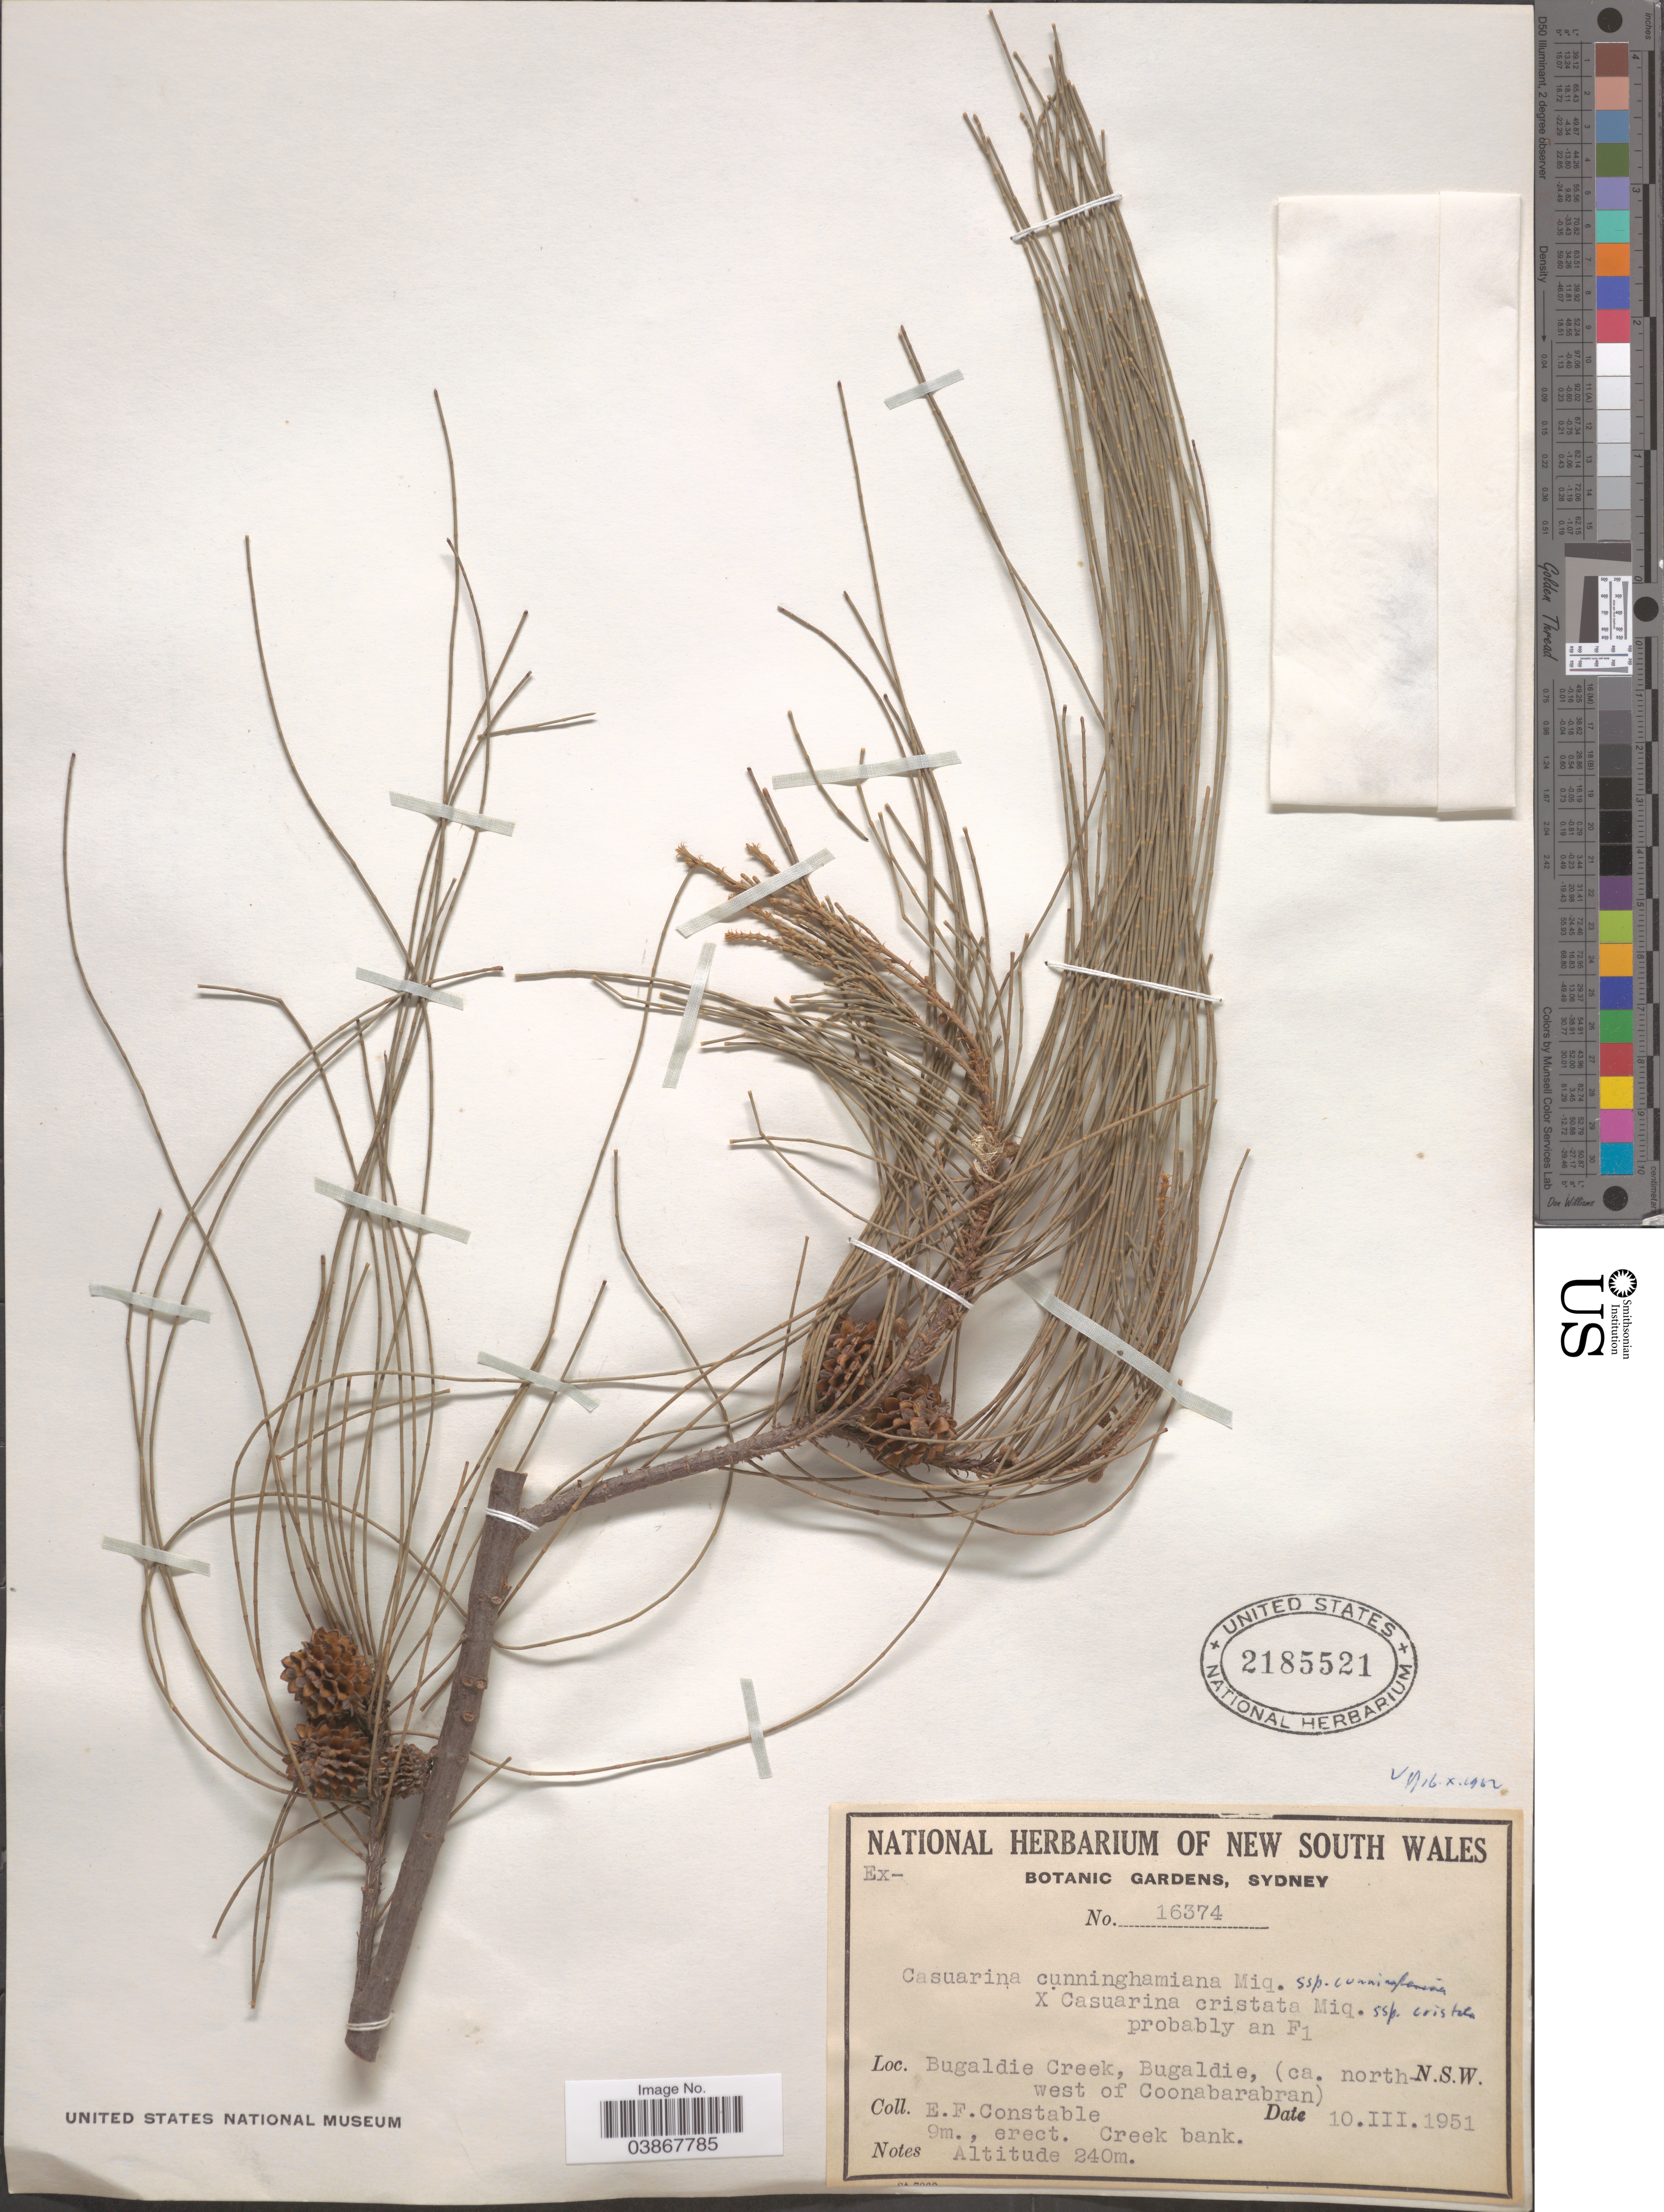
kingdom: Plantae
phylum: Tracheophyta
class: Magnoliopsida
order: Fagales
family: Casuarinaceae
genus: Casuarina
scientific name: Casuarina cunninghamiana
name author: Miq.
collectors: E. F. Constable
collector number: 16374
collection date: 1951-03-10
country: Australia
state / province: New South Wales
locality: Bugaldie Creek, Bugaldie, (ca. northwest of Coonabarabran).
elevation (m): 240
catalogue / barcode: US 2185521